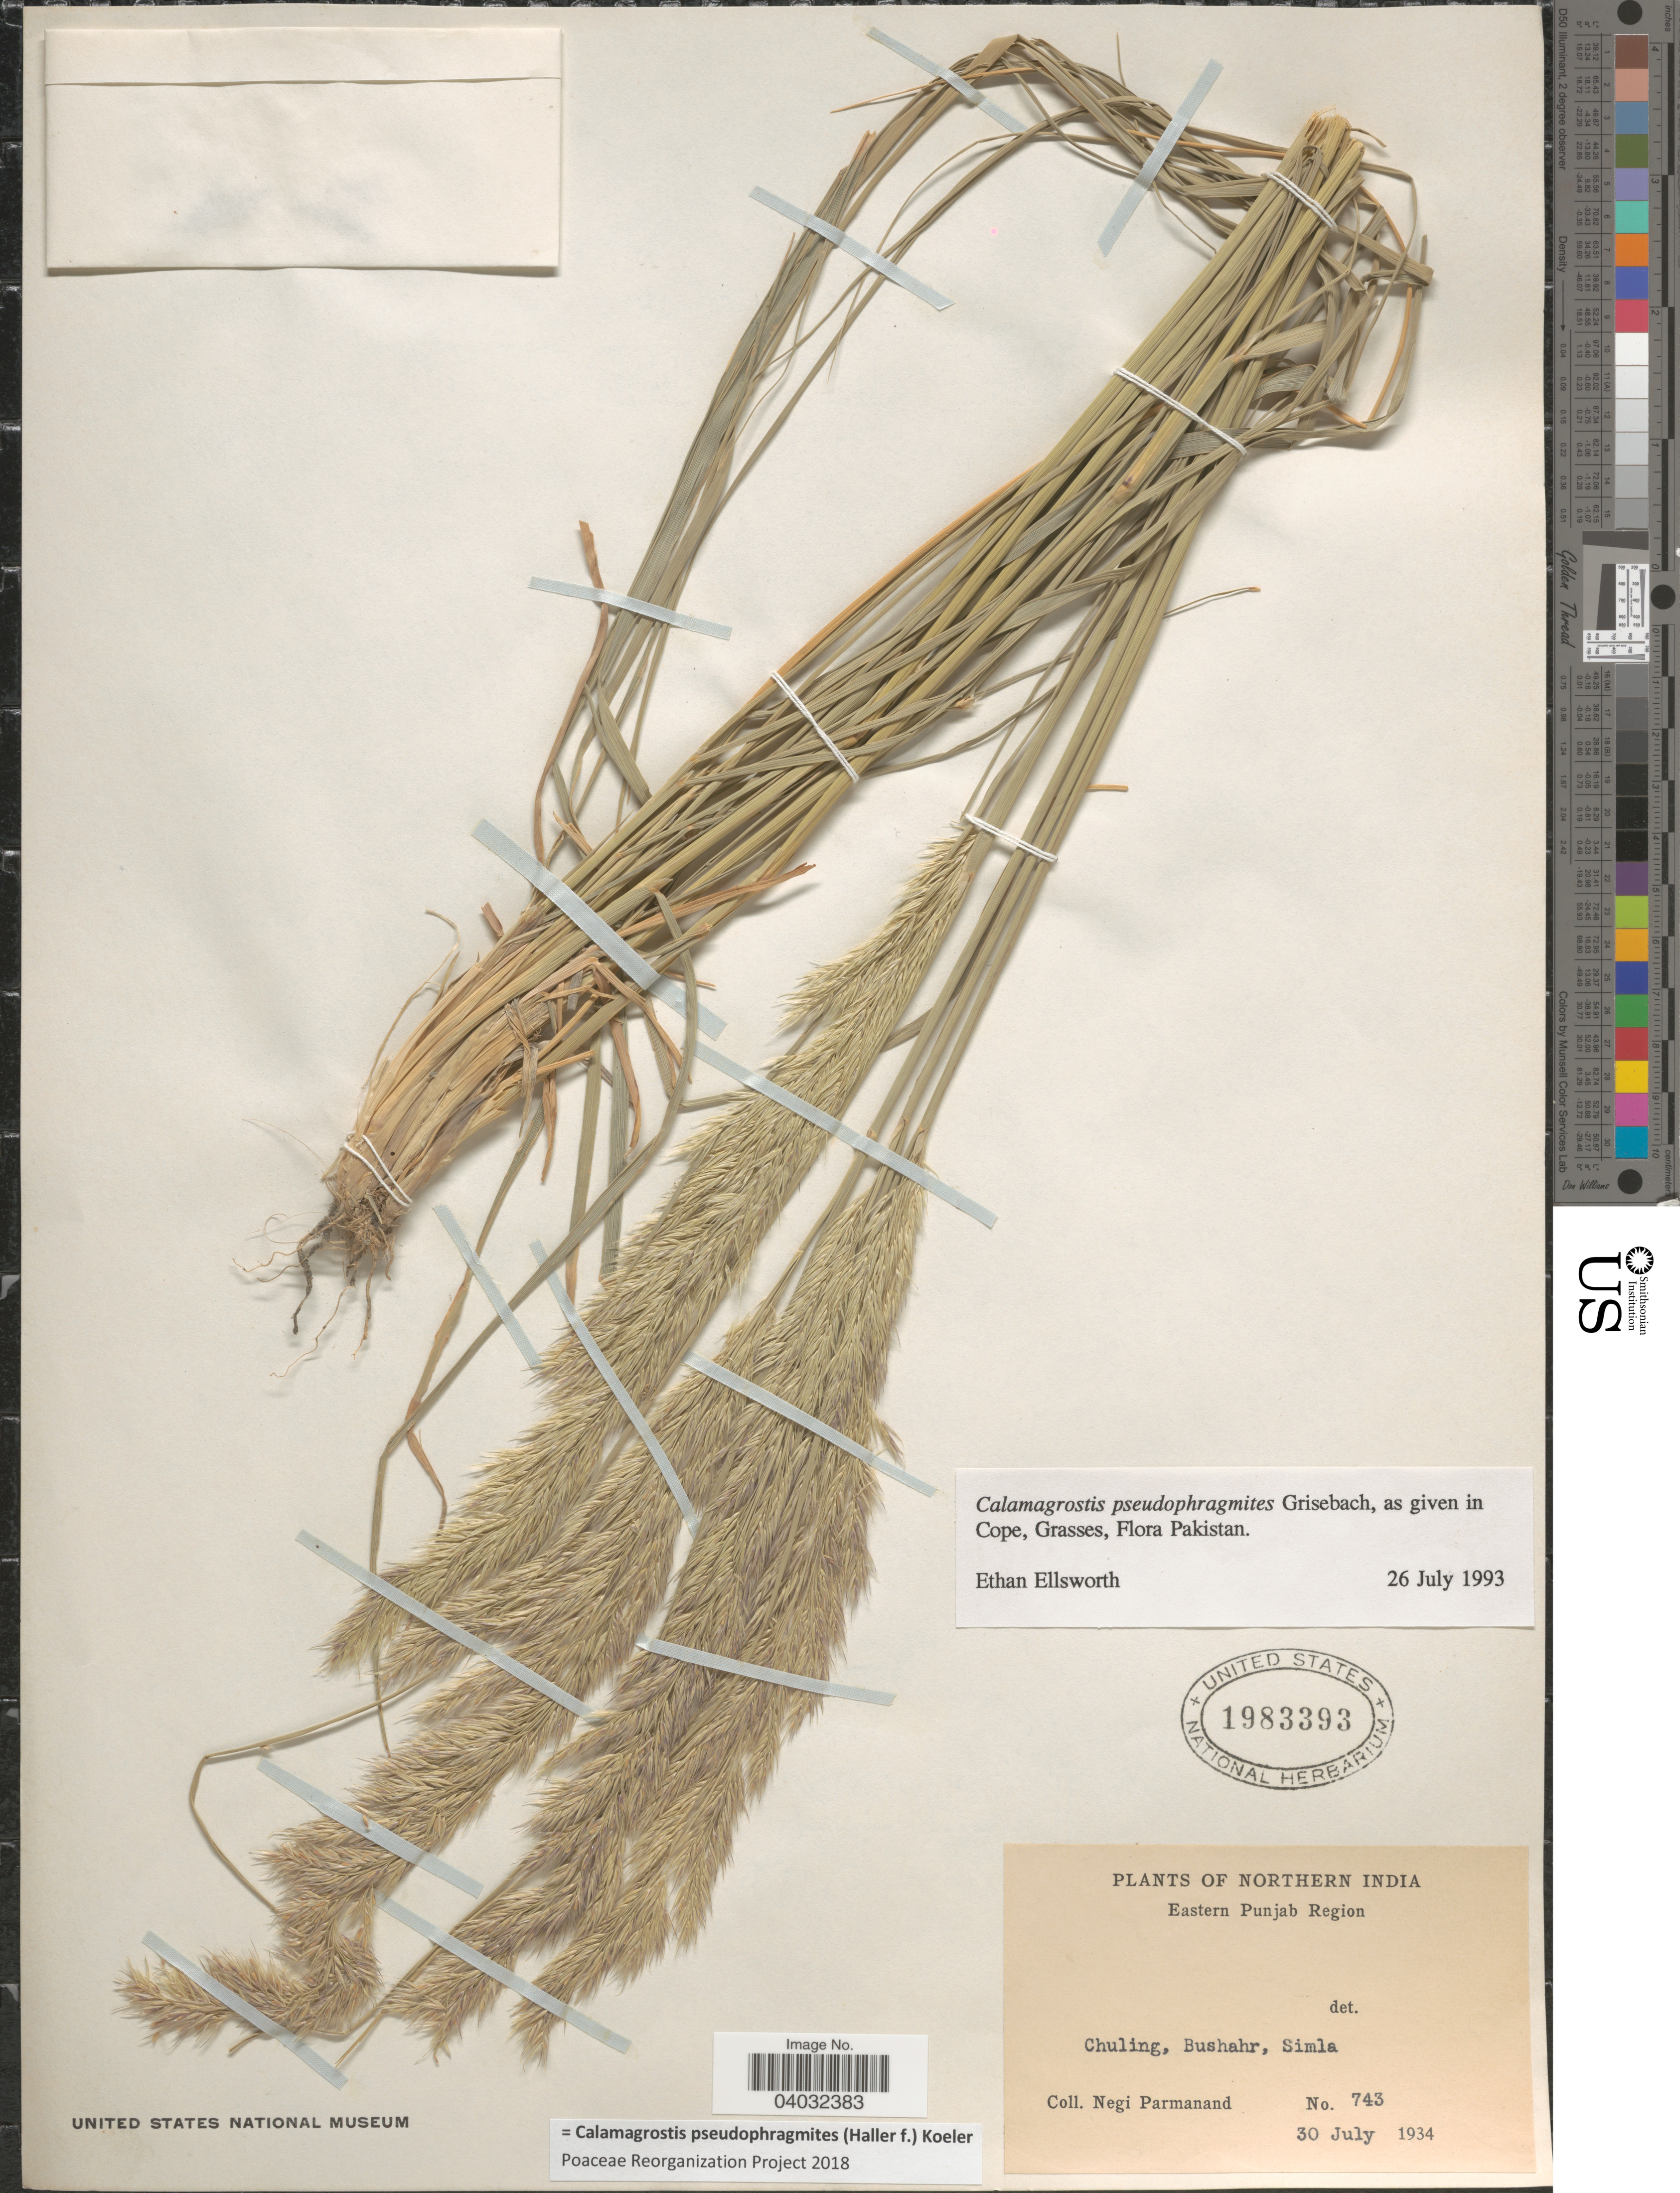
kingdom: Plantae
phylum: Tracheophyta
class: Liliopsida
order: Poales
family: Poaceae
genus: Calamagrostis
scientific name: Calamagrostis pseudophragmites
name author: (Haller f.) Koeler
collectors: N. Parmanand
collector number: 743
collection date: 1934-07-30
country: India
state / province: Himachal Pradesh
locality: Northern India. Eastern Punjab Region. Chuling, Bushahr, Simla.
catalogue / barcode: US 1983393